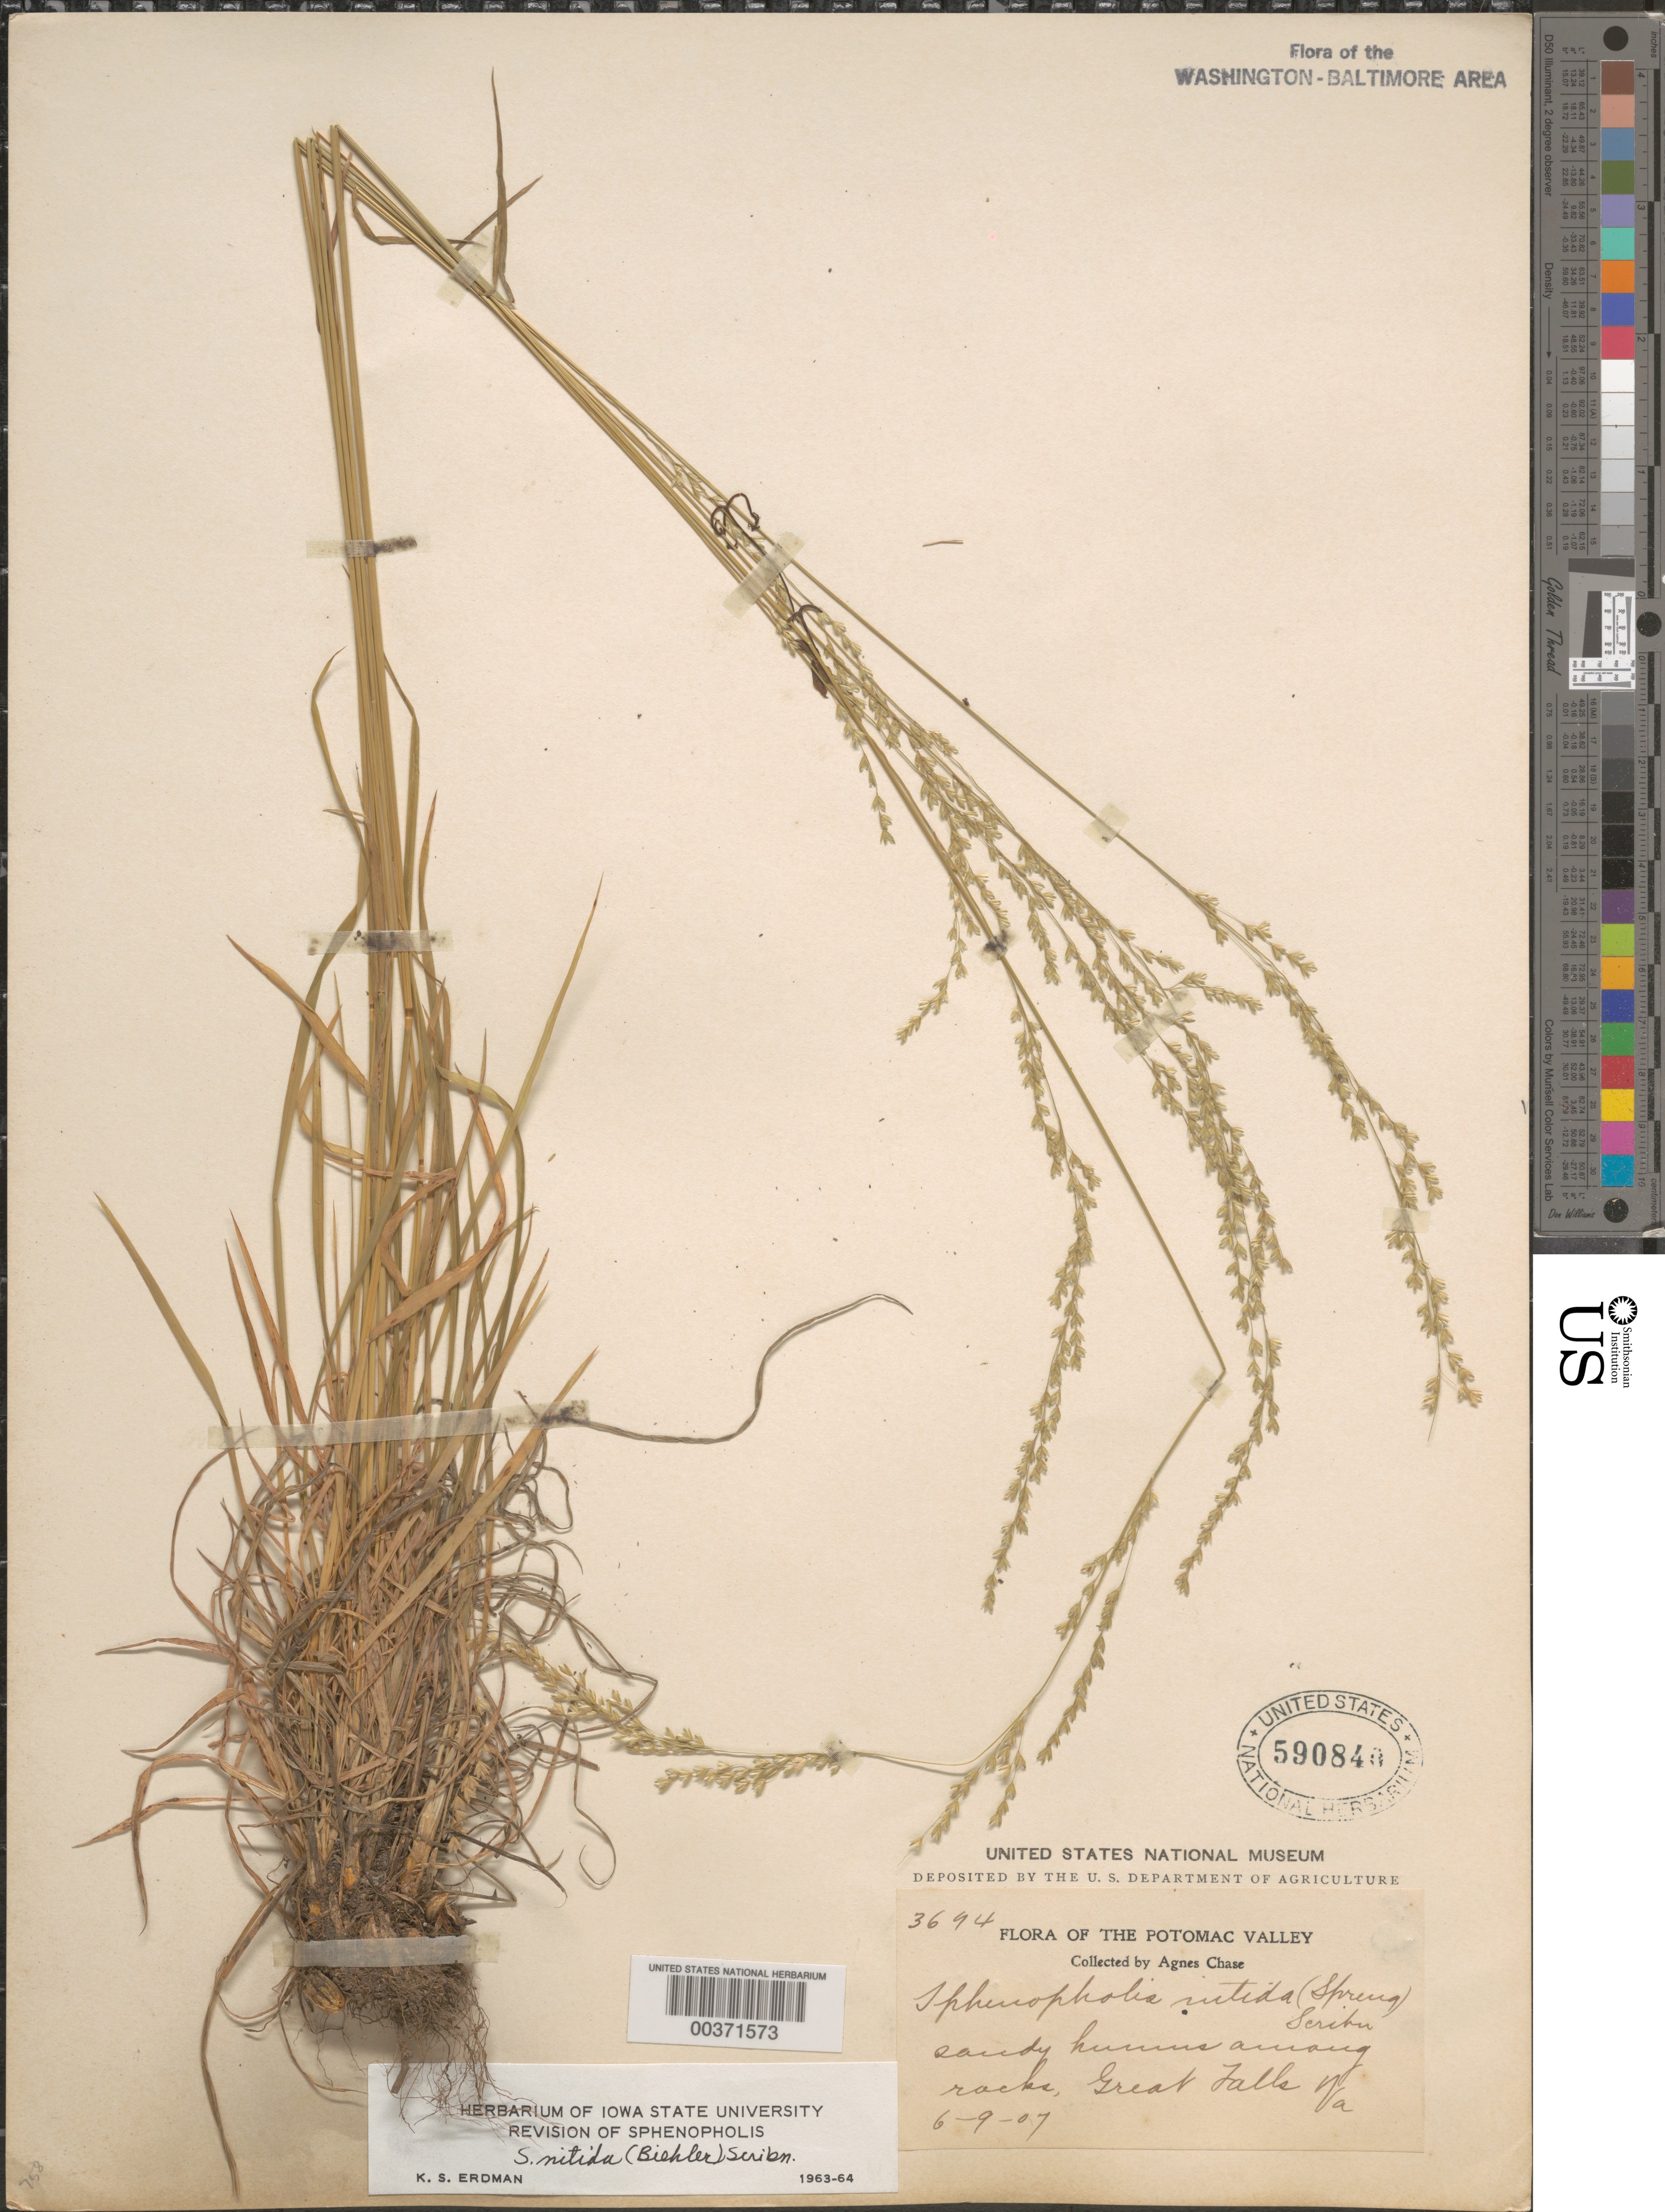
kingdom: Plantae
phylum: Tracheophyta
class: Liliopsida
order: Poales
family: Poaceae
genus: Sphenopholis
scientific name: Sphenopholis nitida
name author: (Biehler) Scribn.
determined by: Erdman, K. S.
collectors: A. Chase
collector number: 3694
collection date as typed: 09 Jun 1907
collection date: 1907-06-09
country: United States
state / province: Virginia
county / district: Fairfax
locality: Great Falls C. and O. Canal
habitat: Sandy humus among rocks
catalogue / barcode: US 590840